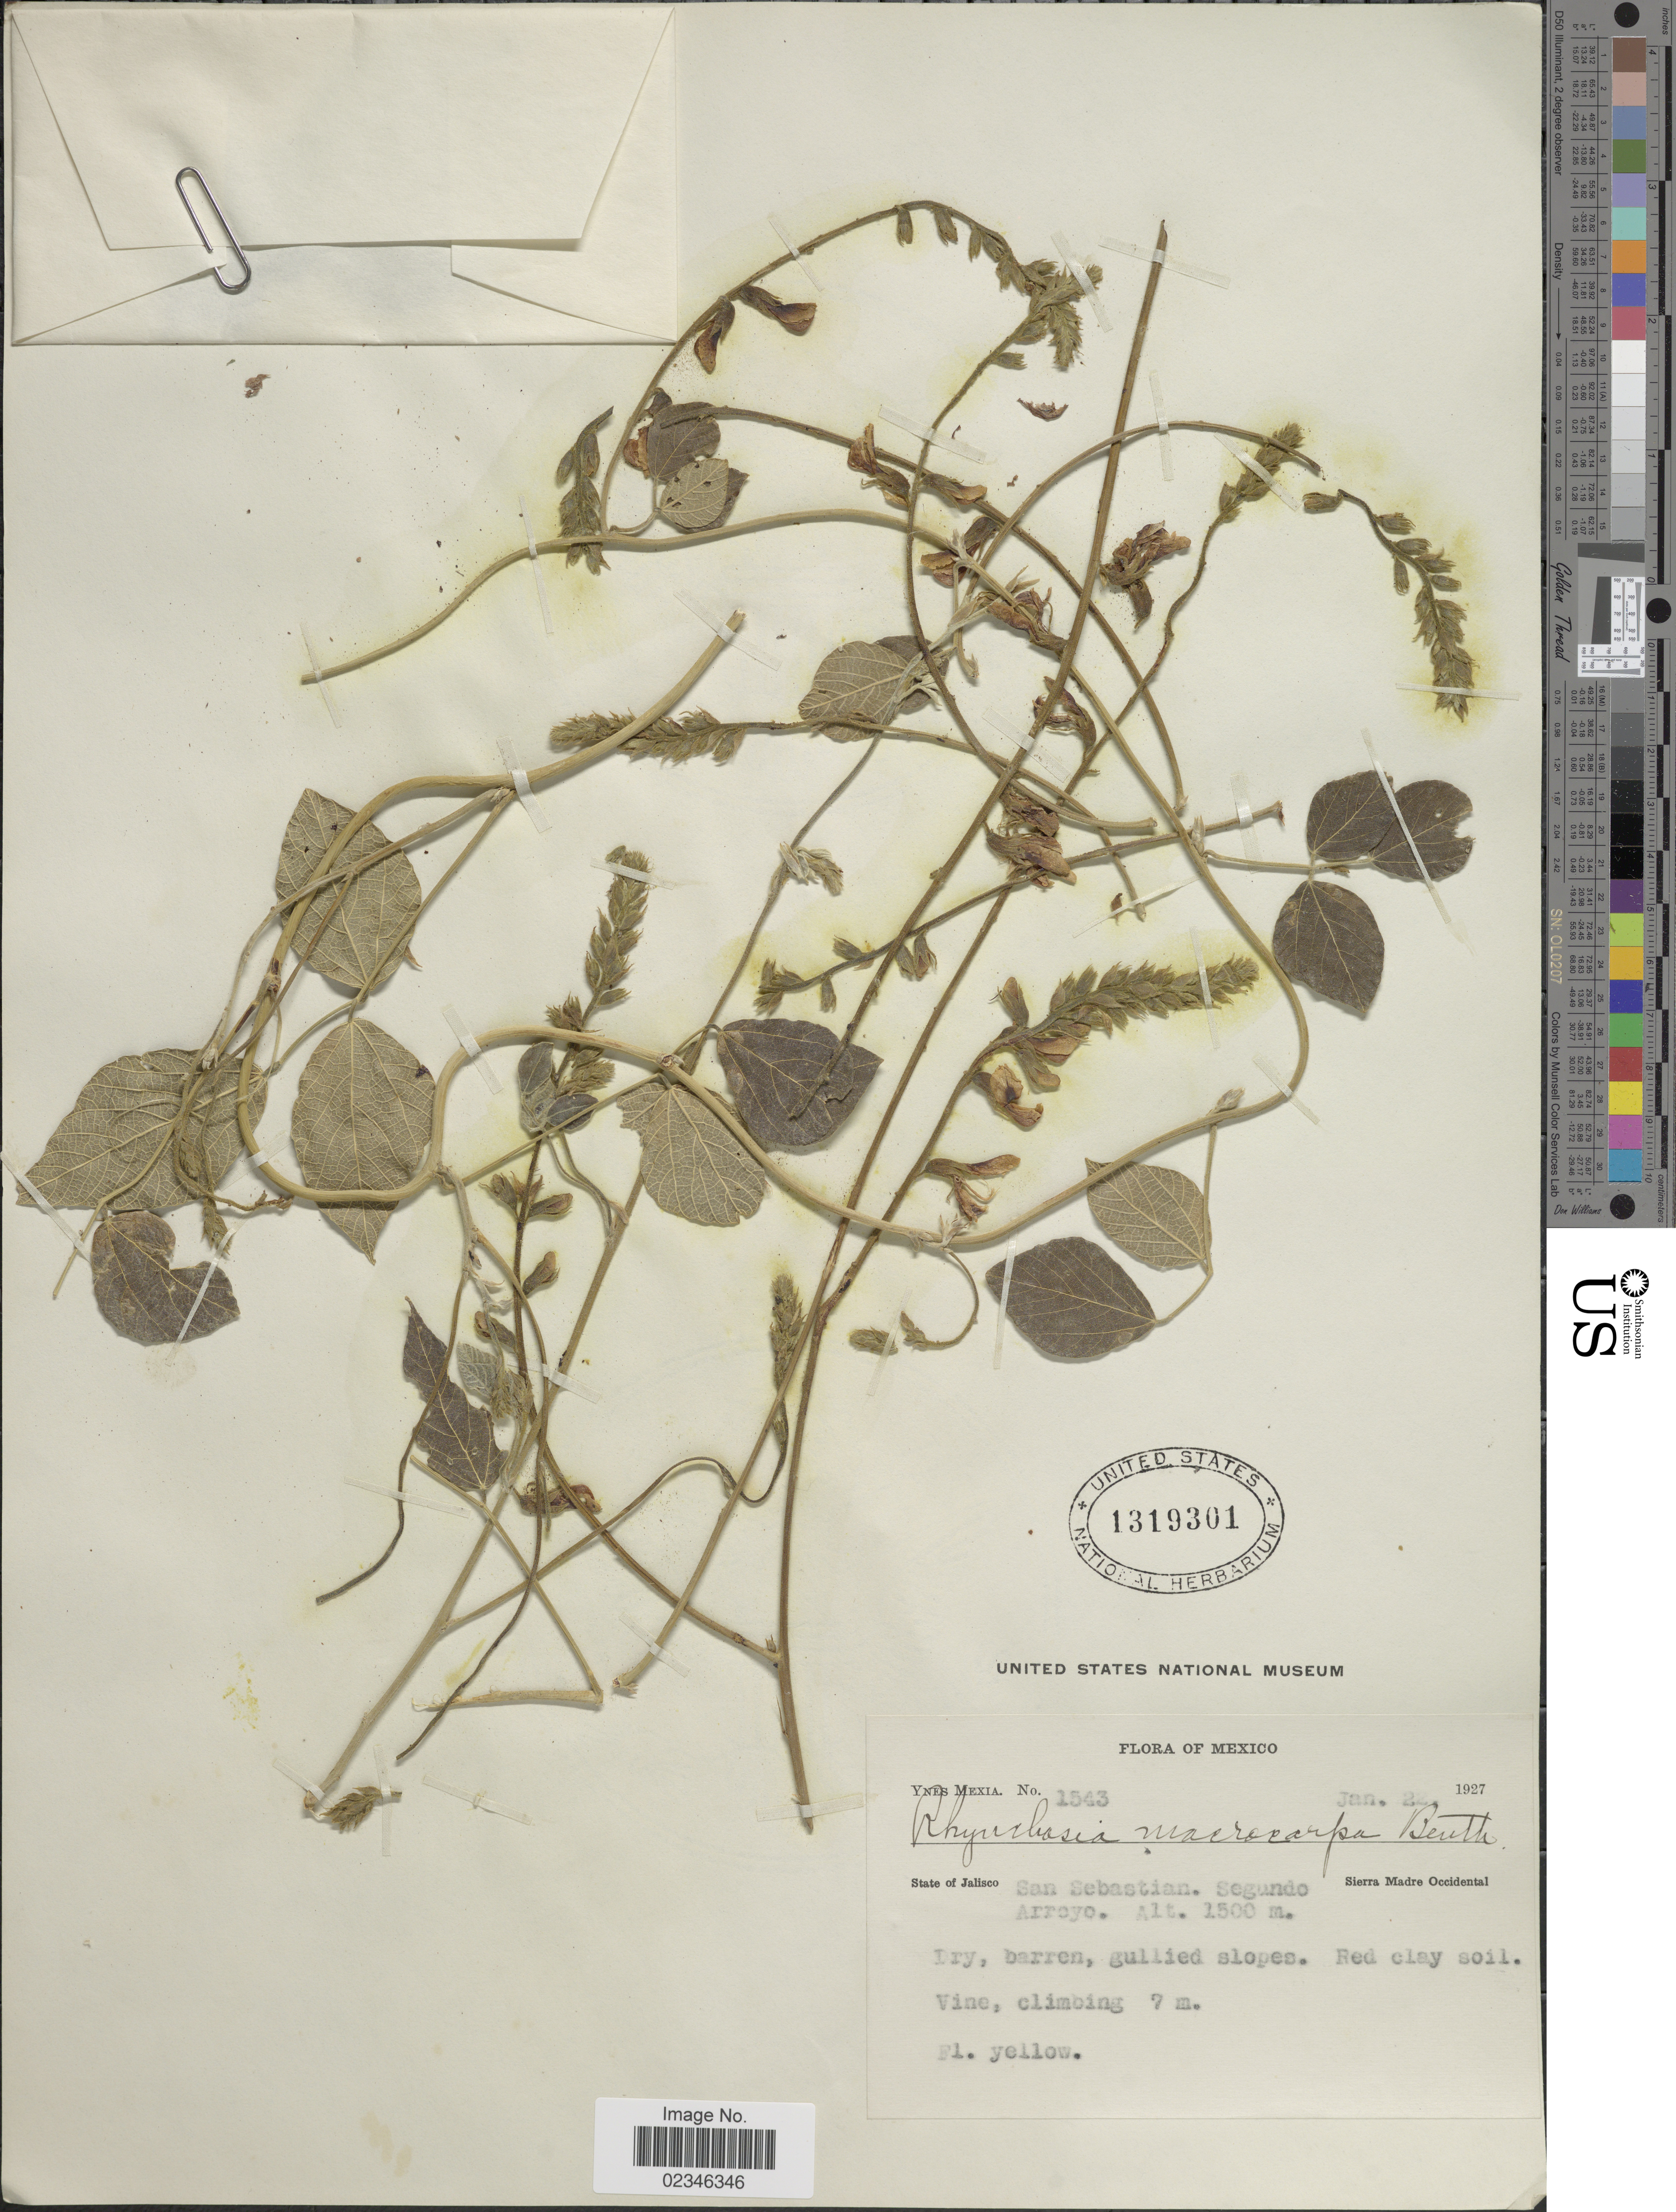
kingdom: Plantae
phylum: Tracheophyta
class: Magnoliopsida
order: Fabales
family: Fabaceae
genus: Rhynchosia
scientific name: Rhynchosia macrocarpa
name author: Benth.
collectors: Y. Mexia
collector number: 1543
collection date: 1927-01-22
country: Mexico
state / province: Jalisco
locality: State of Jalisco. San Sebastian. Segundo Arroyo. Sierra Madre Occidental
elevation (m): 1500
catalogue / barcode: US 1319301